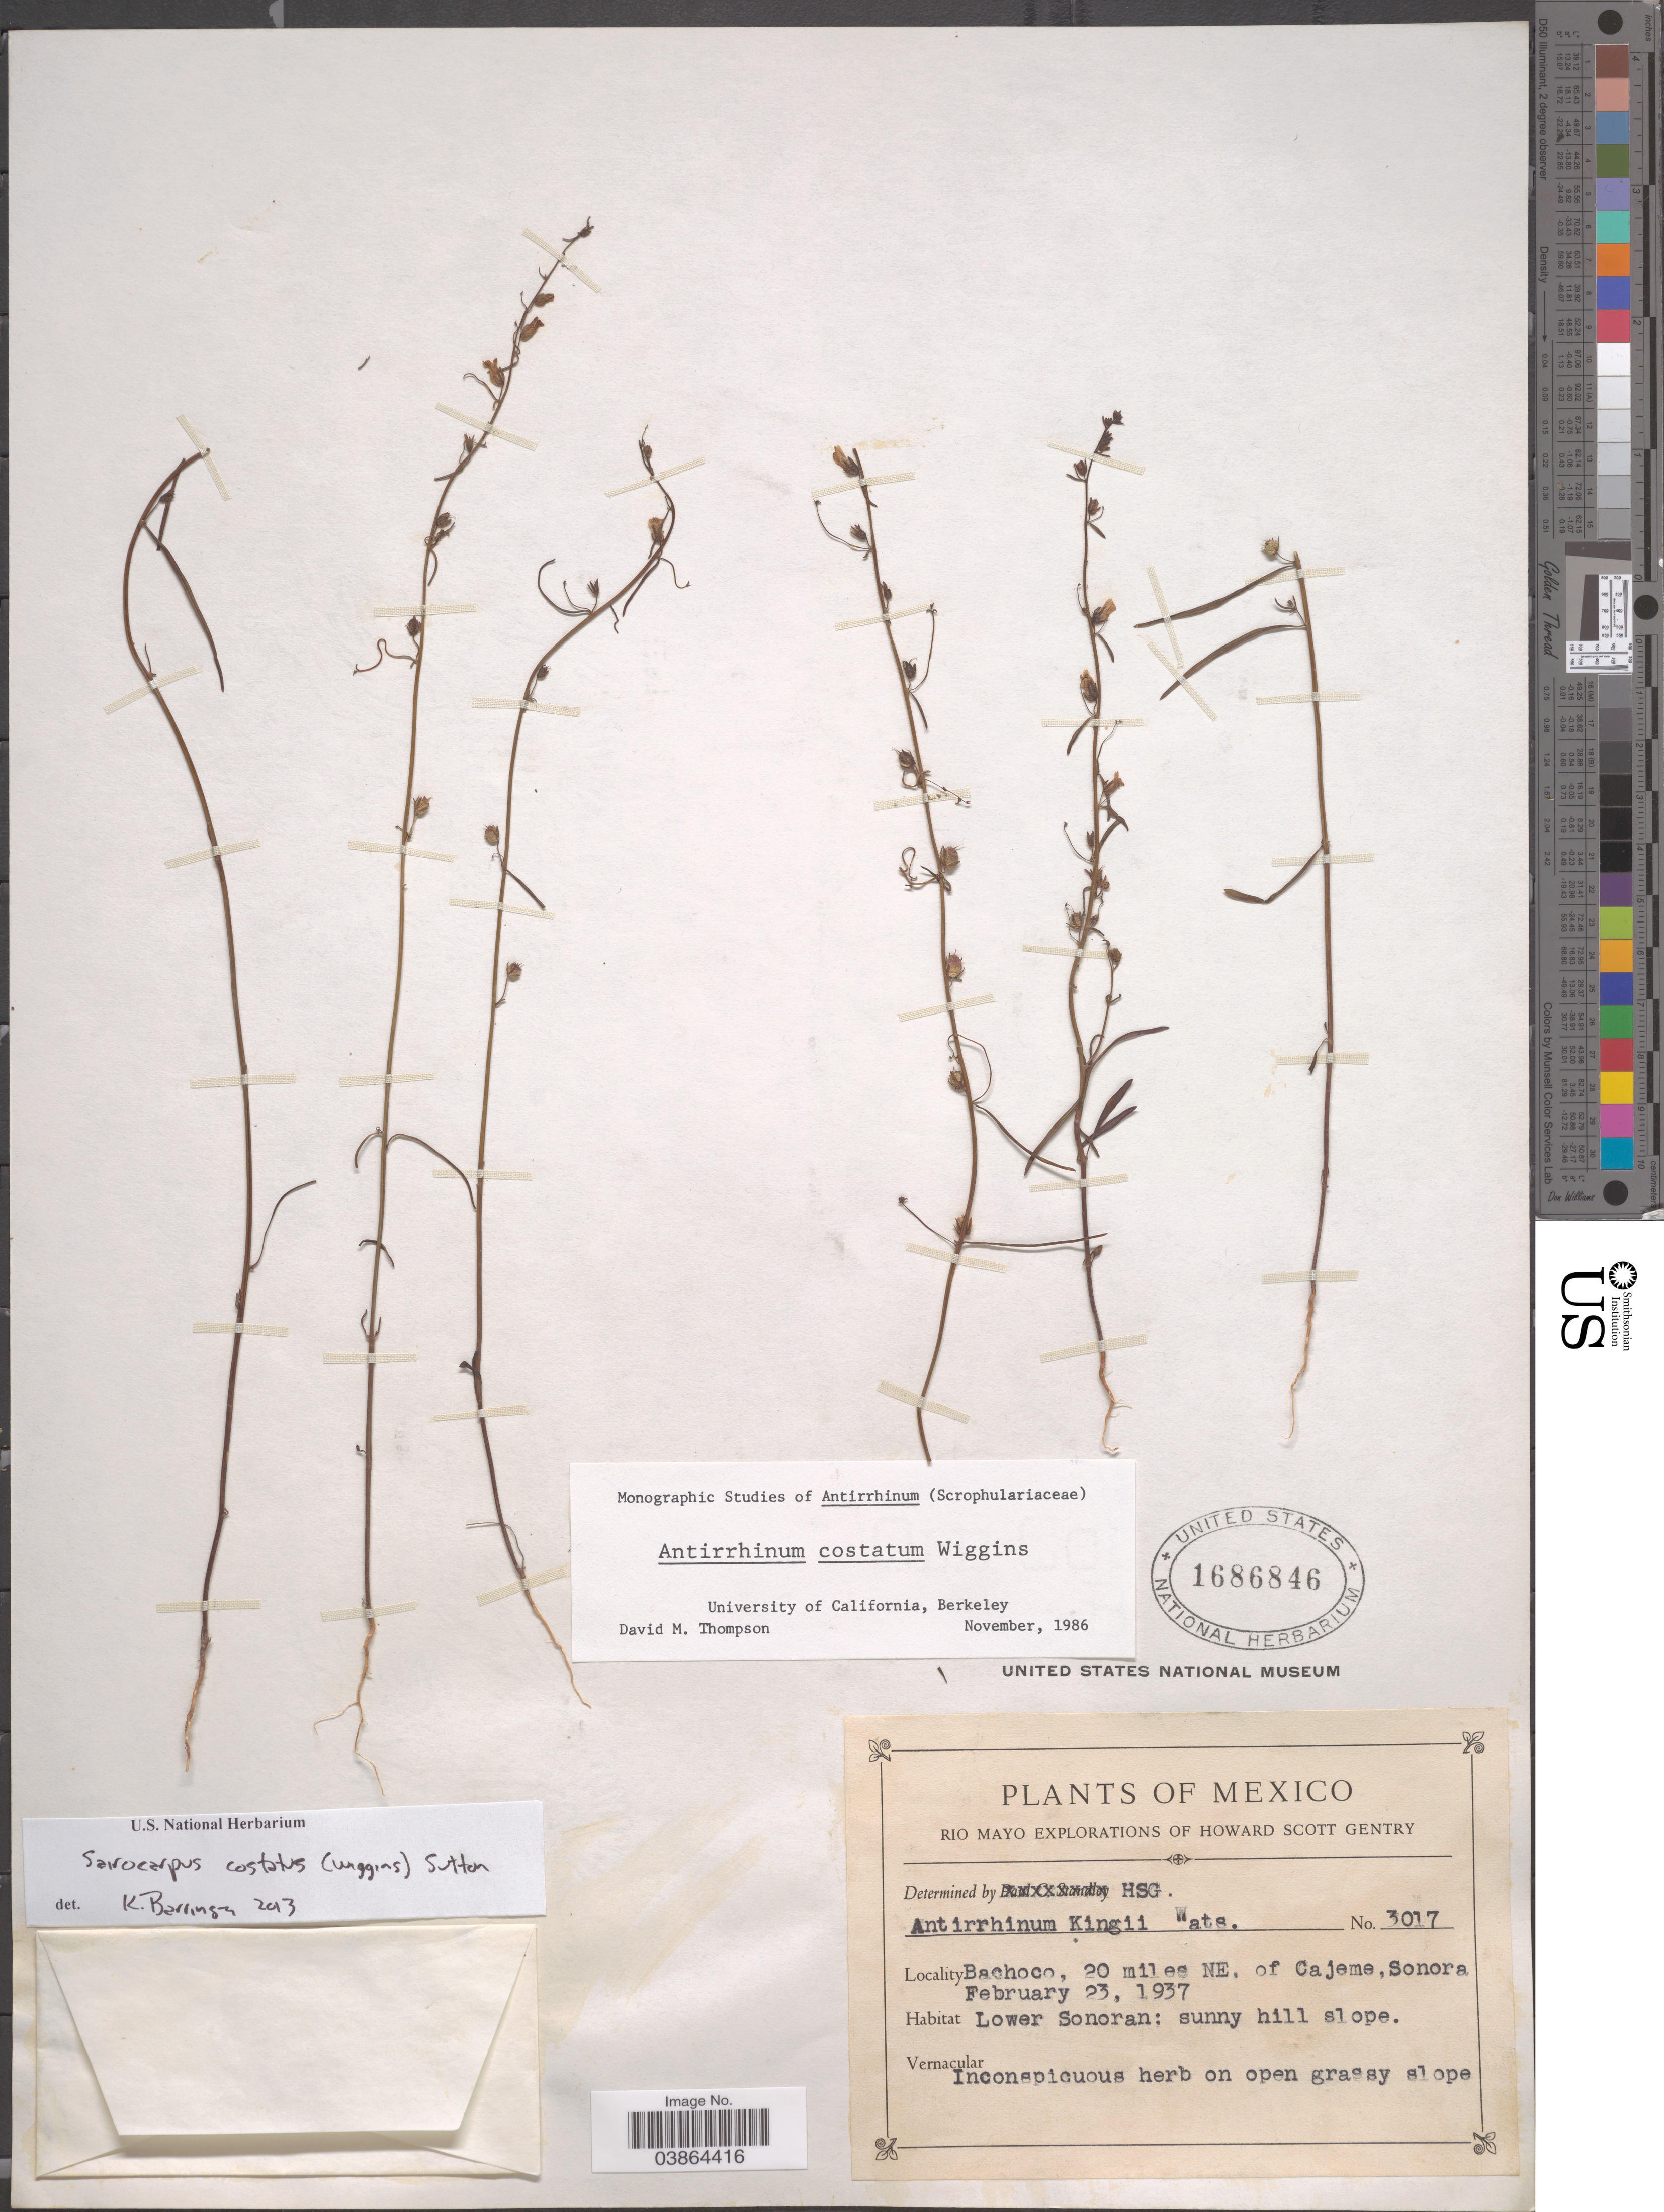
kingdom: Plantae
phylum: Tracheophyta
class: Magnoliopsida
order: Lamiales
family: Plantaginaceae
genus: Sairocarpus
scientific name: Sairocarpus costatus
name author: (Wiggins) D.A. Sutton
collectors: H. S. Gentry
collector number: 3017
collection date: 1937-02-23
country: Mexico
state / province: Sonora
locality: Bachoco, 20 miles NE, of Cajeme. Lower Sonoran.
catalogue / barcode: US 1686846